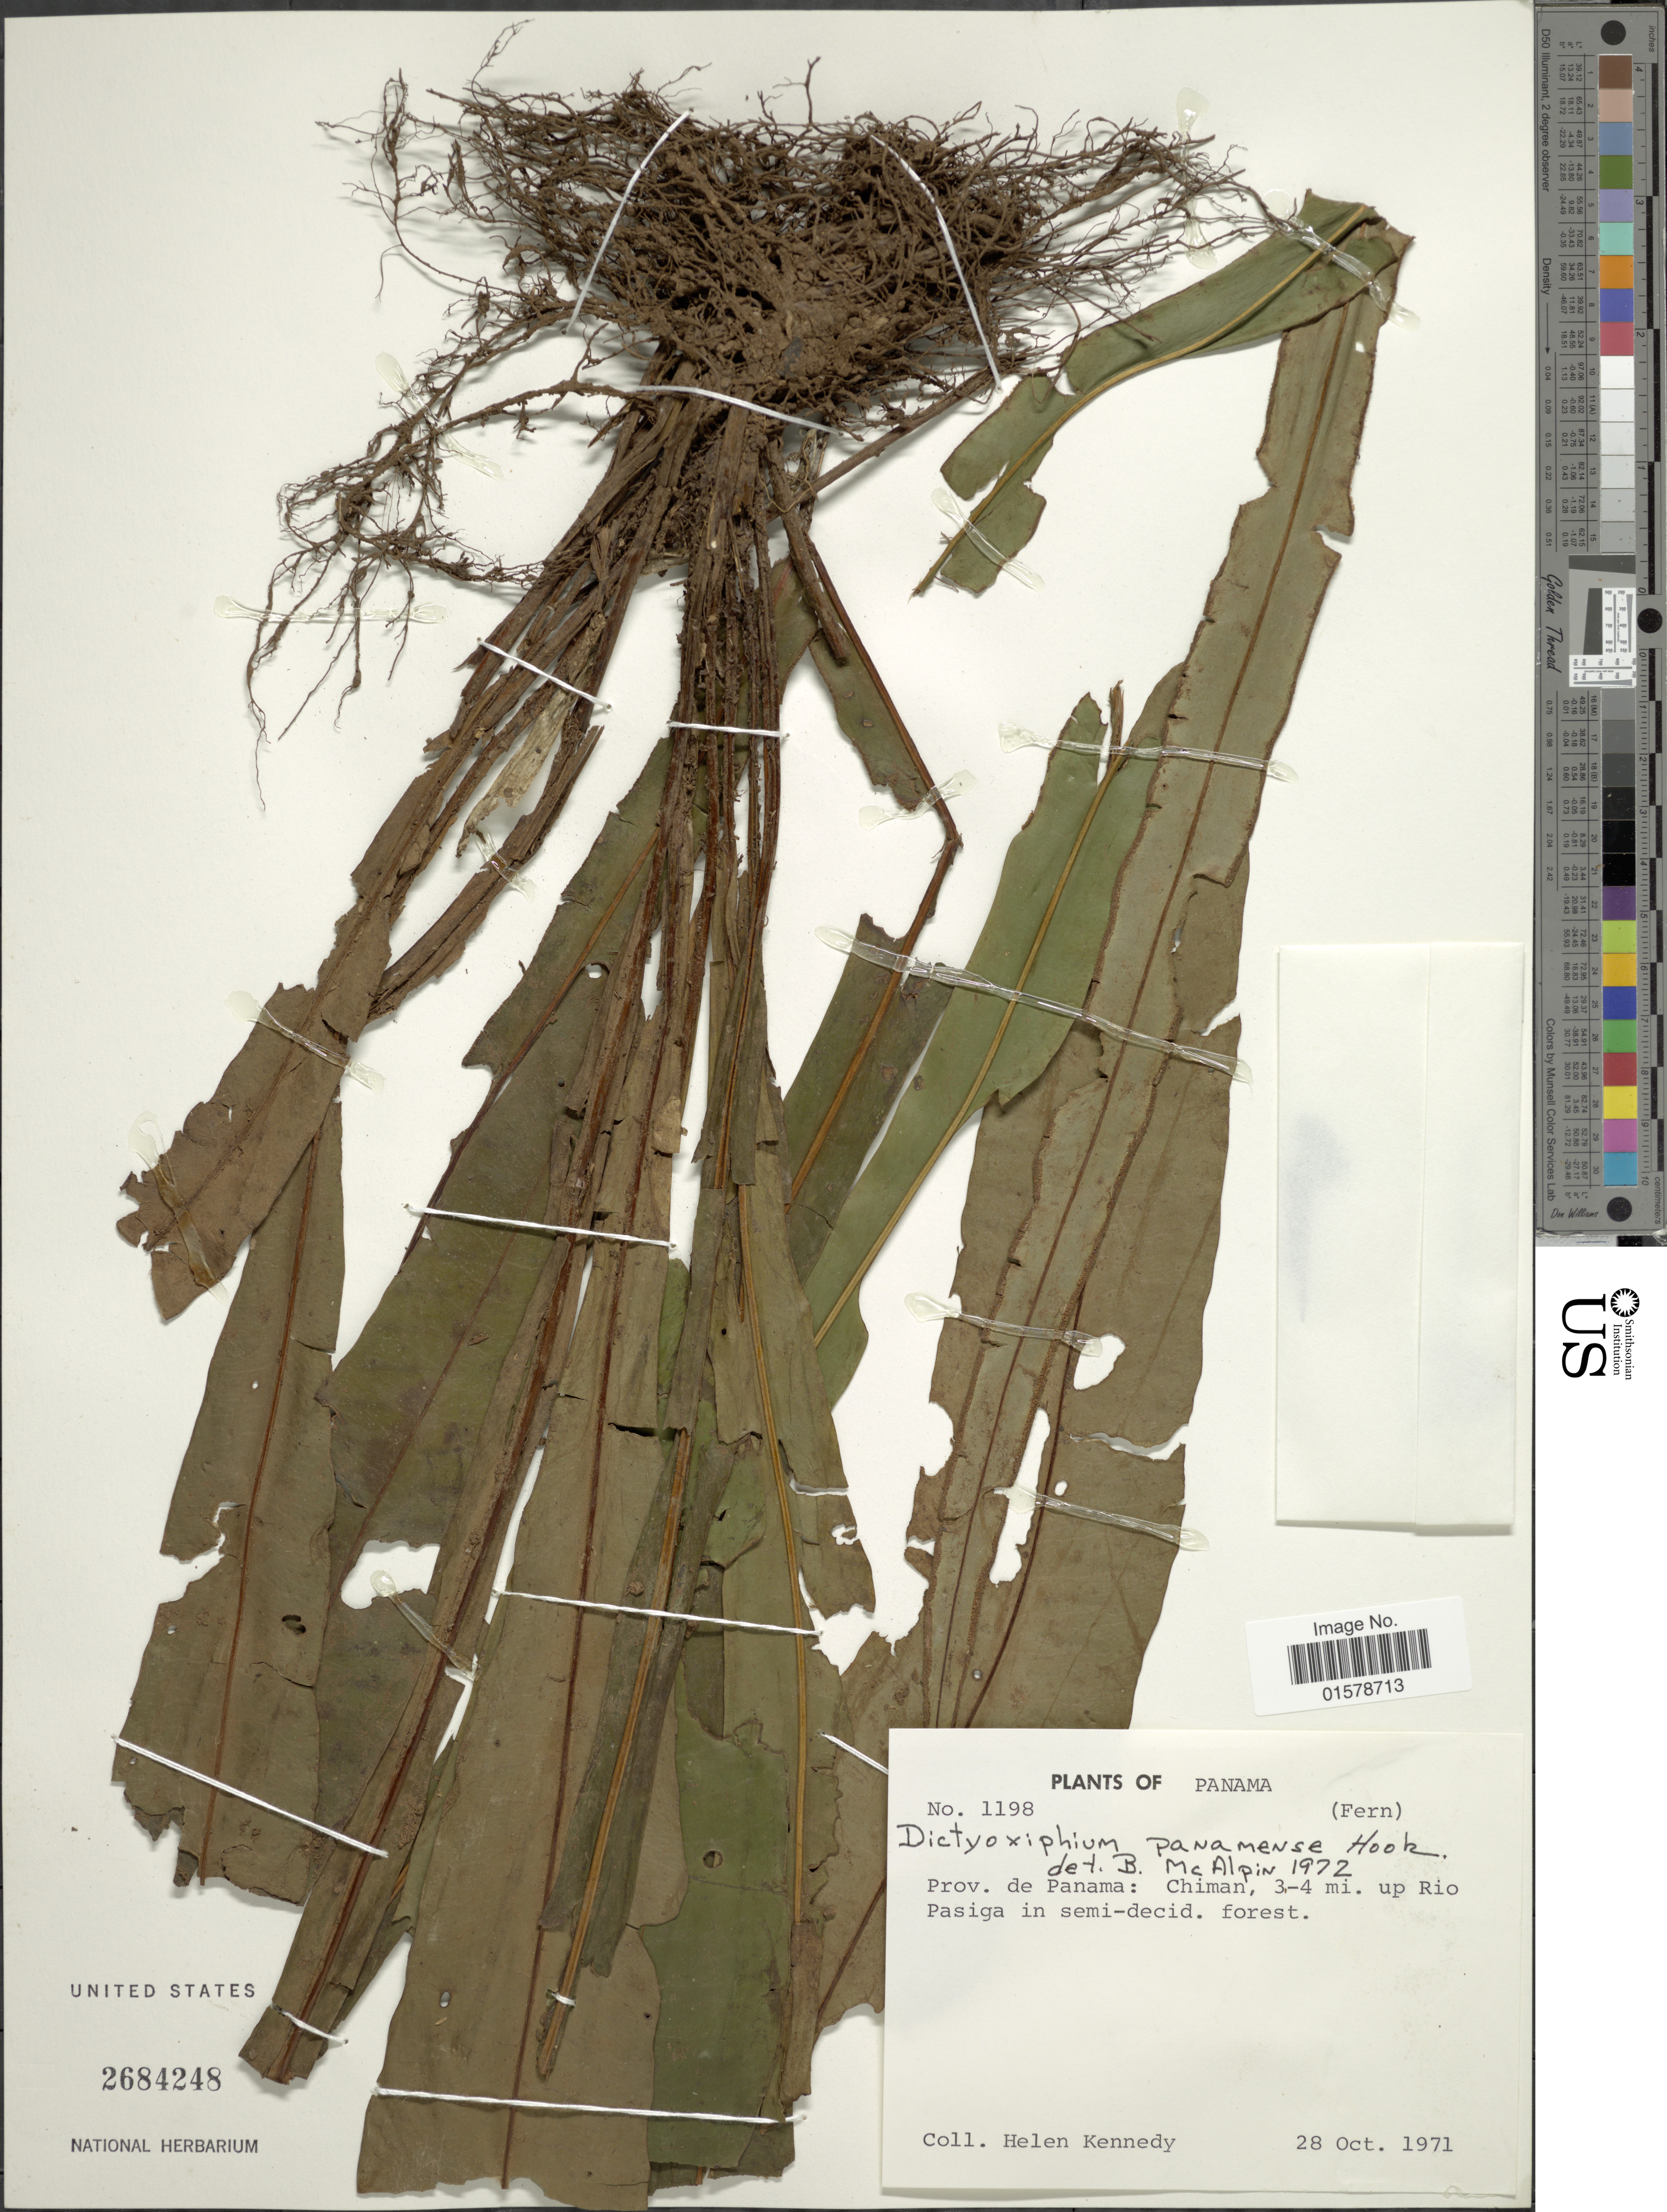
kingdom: Plantae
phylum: Tracheophyta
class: Polypodiopsida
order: Polypodiales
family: Tectariaceae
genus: Tectaria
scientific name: Tectaria panamensis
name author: (Hook.) R.M. Tryon & A.F. Tryon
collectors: H. Kennedy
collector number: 1198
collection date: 1971-10-28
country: Panama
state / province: Panamá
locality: Prov. de Panama: Chiman, 3-4 mi up Rio Pasiga in semi-decid. forest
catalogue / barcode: US 2684248